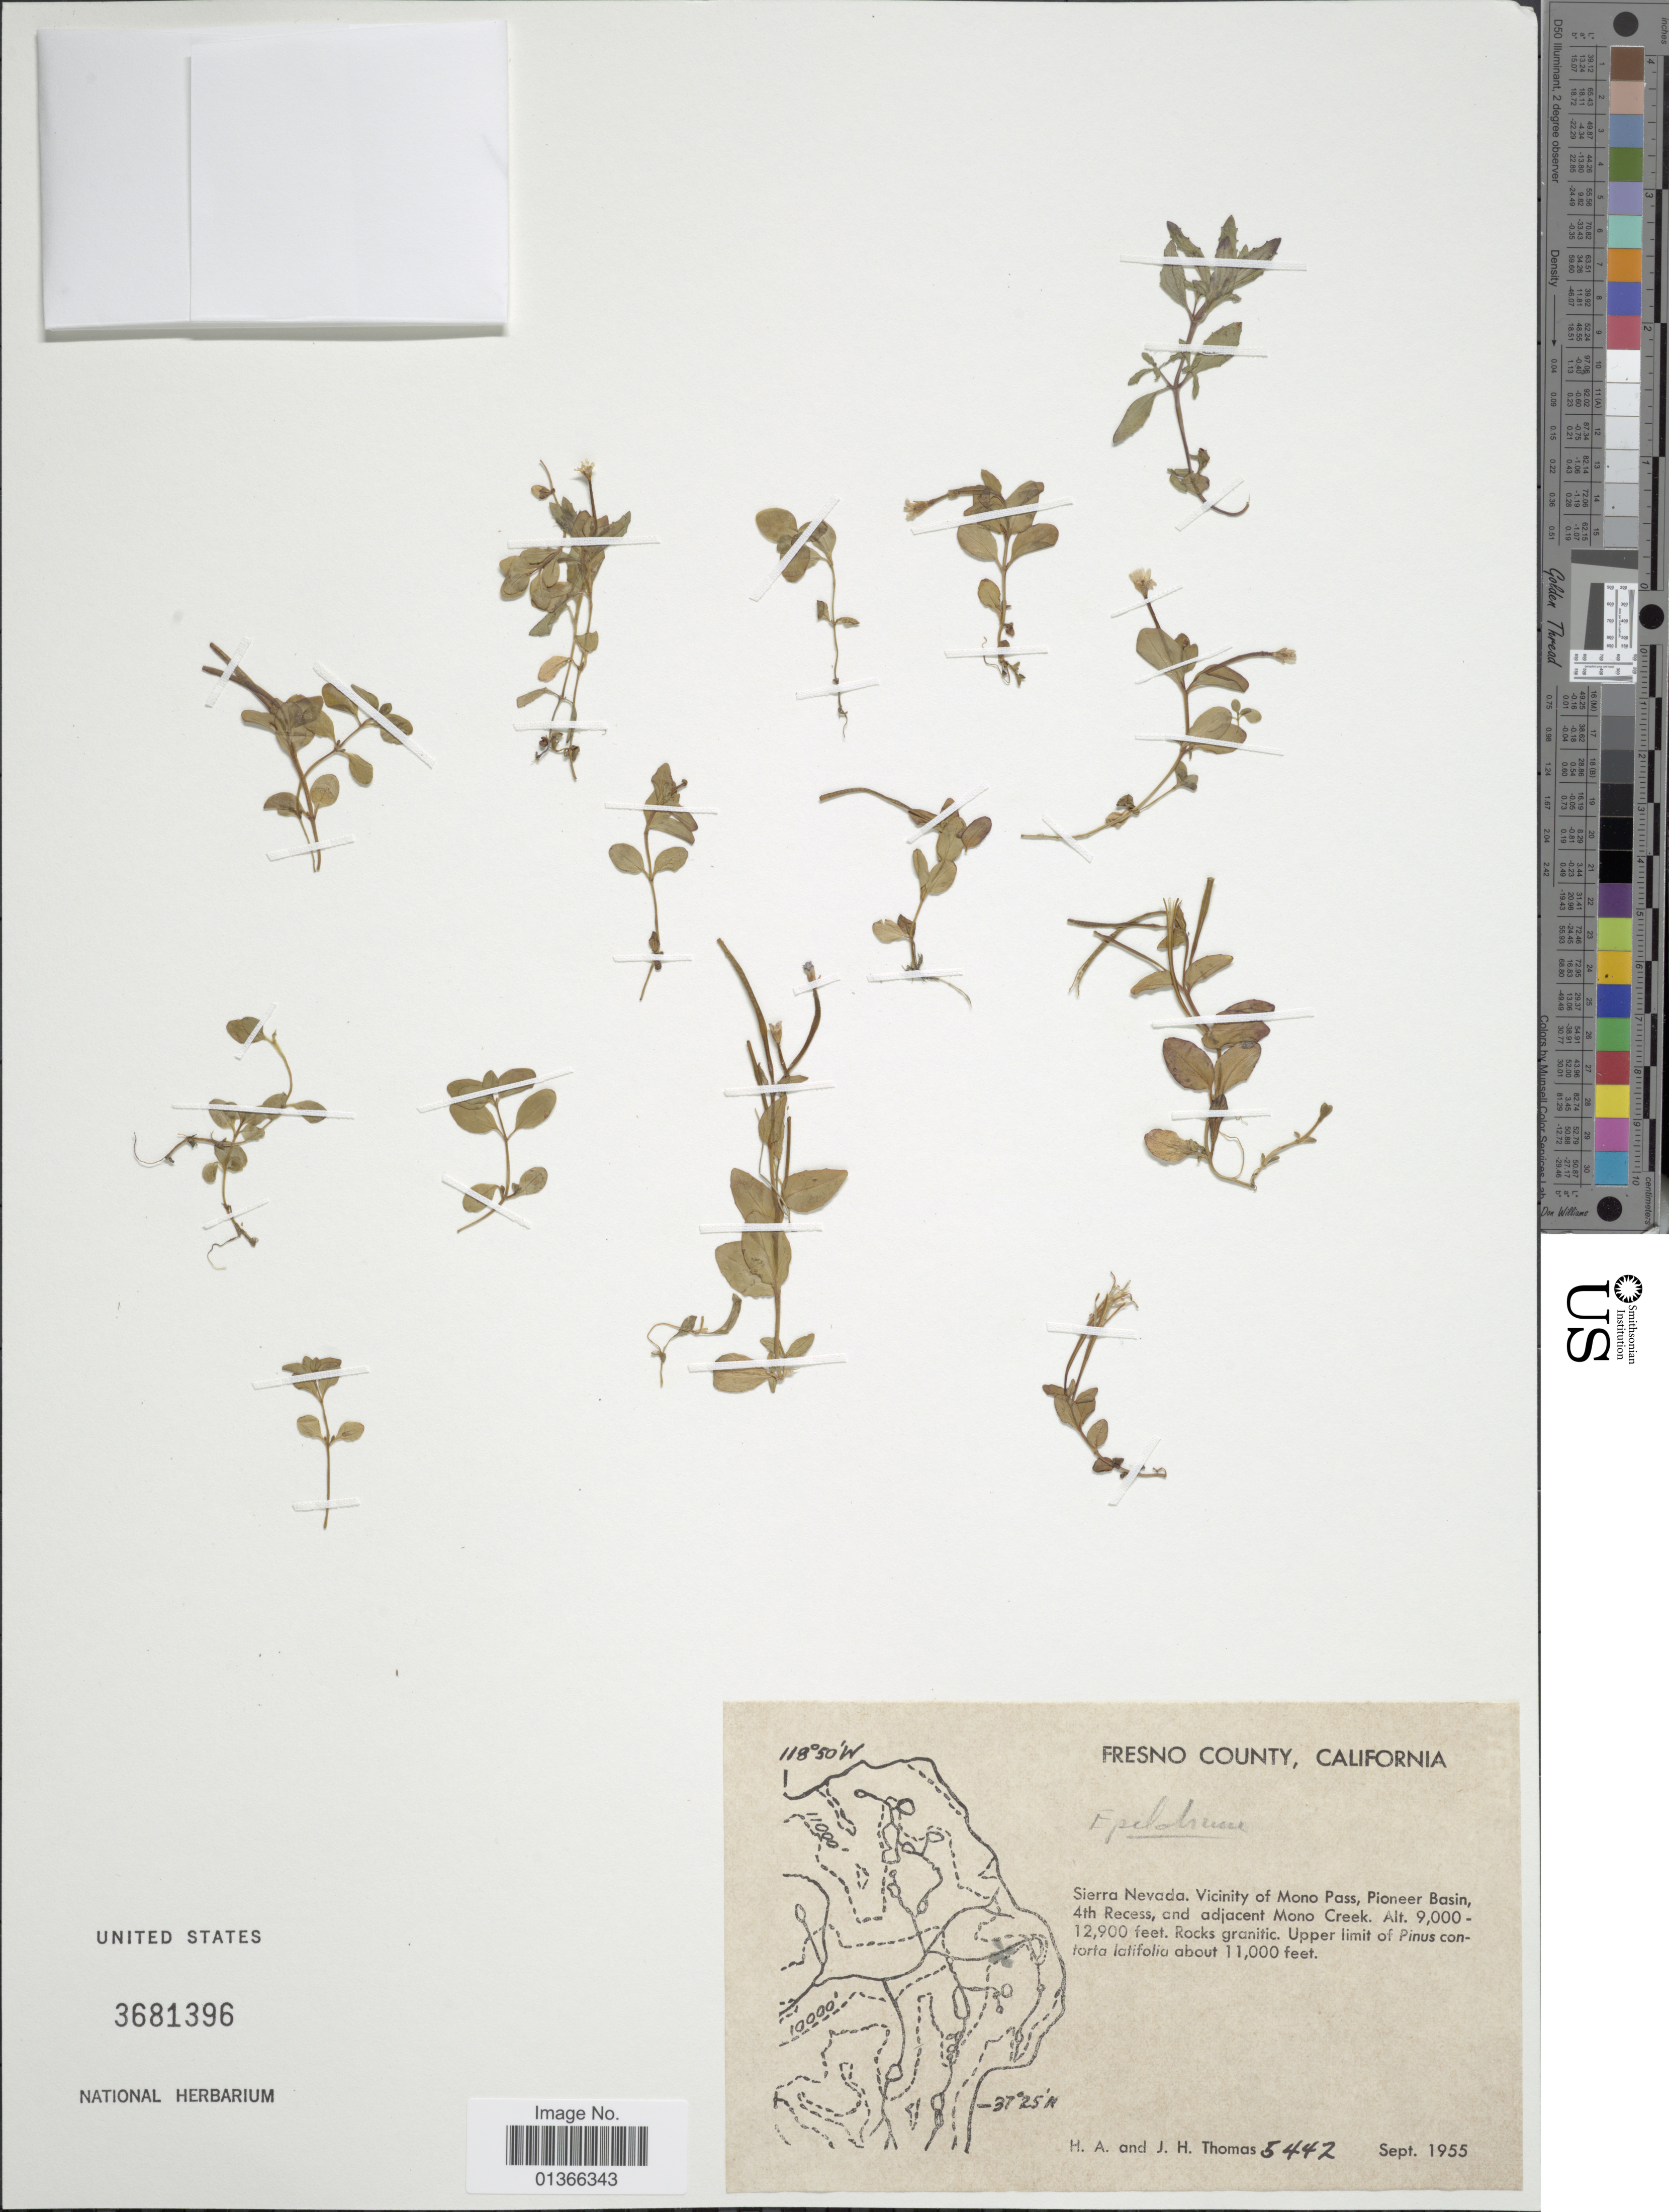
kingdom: Plantae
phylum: Tracheophyta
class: Magnoliopsida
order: Myrtales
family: Onagraceae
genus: Epilobium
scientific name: Epilobium sp.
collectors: H. Thomas & J. H. Thomas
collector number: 5442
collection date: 1955-09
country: United States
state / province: California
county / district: Fresno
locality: Fresno County. Sierra Nevada. Vicinity of Mono Pass, Pioneer Basin, 4th Recess, and adjacent Mono Creek.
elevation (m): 2743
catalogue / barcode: US 3681396